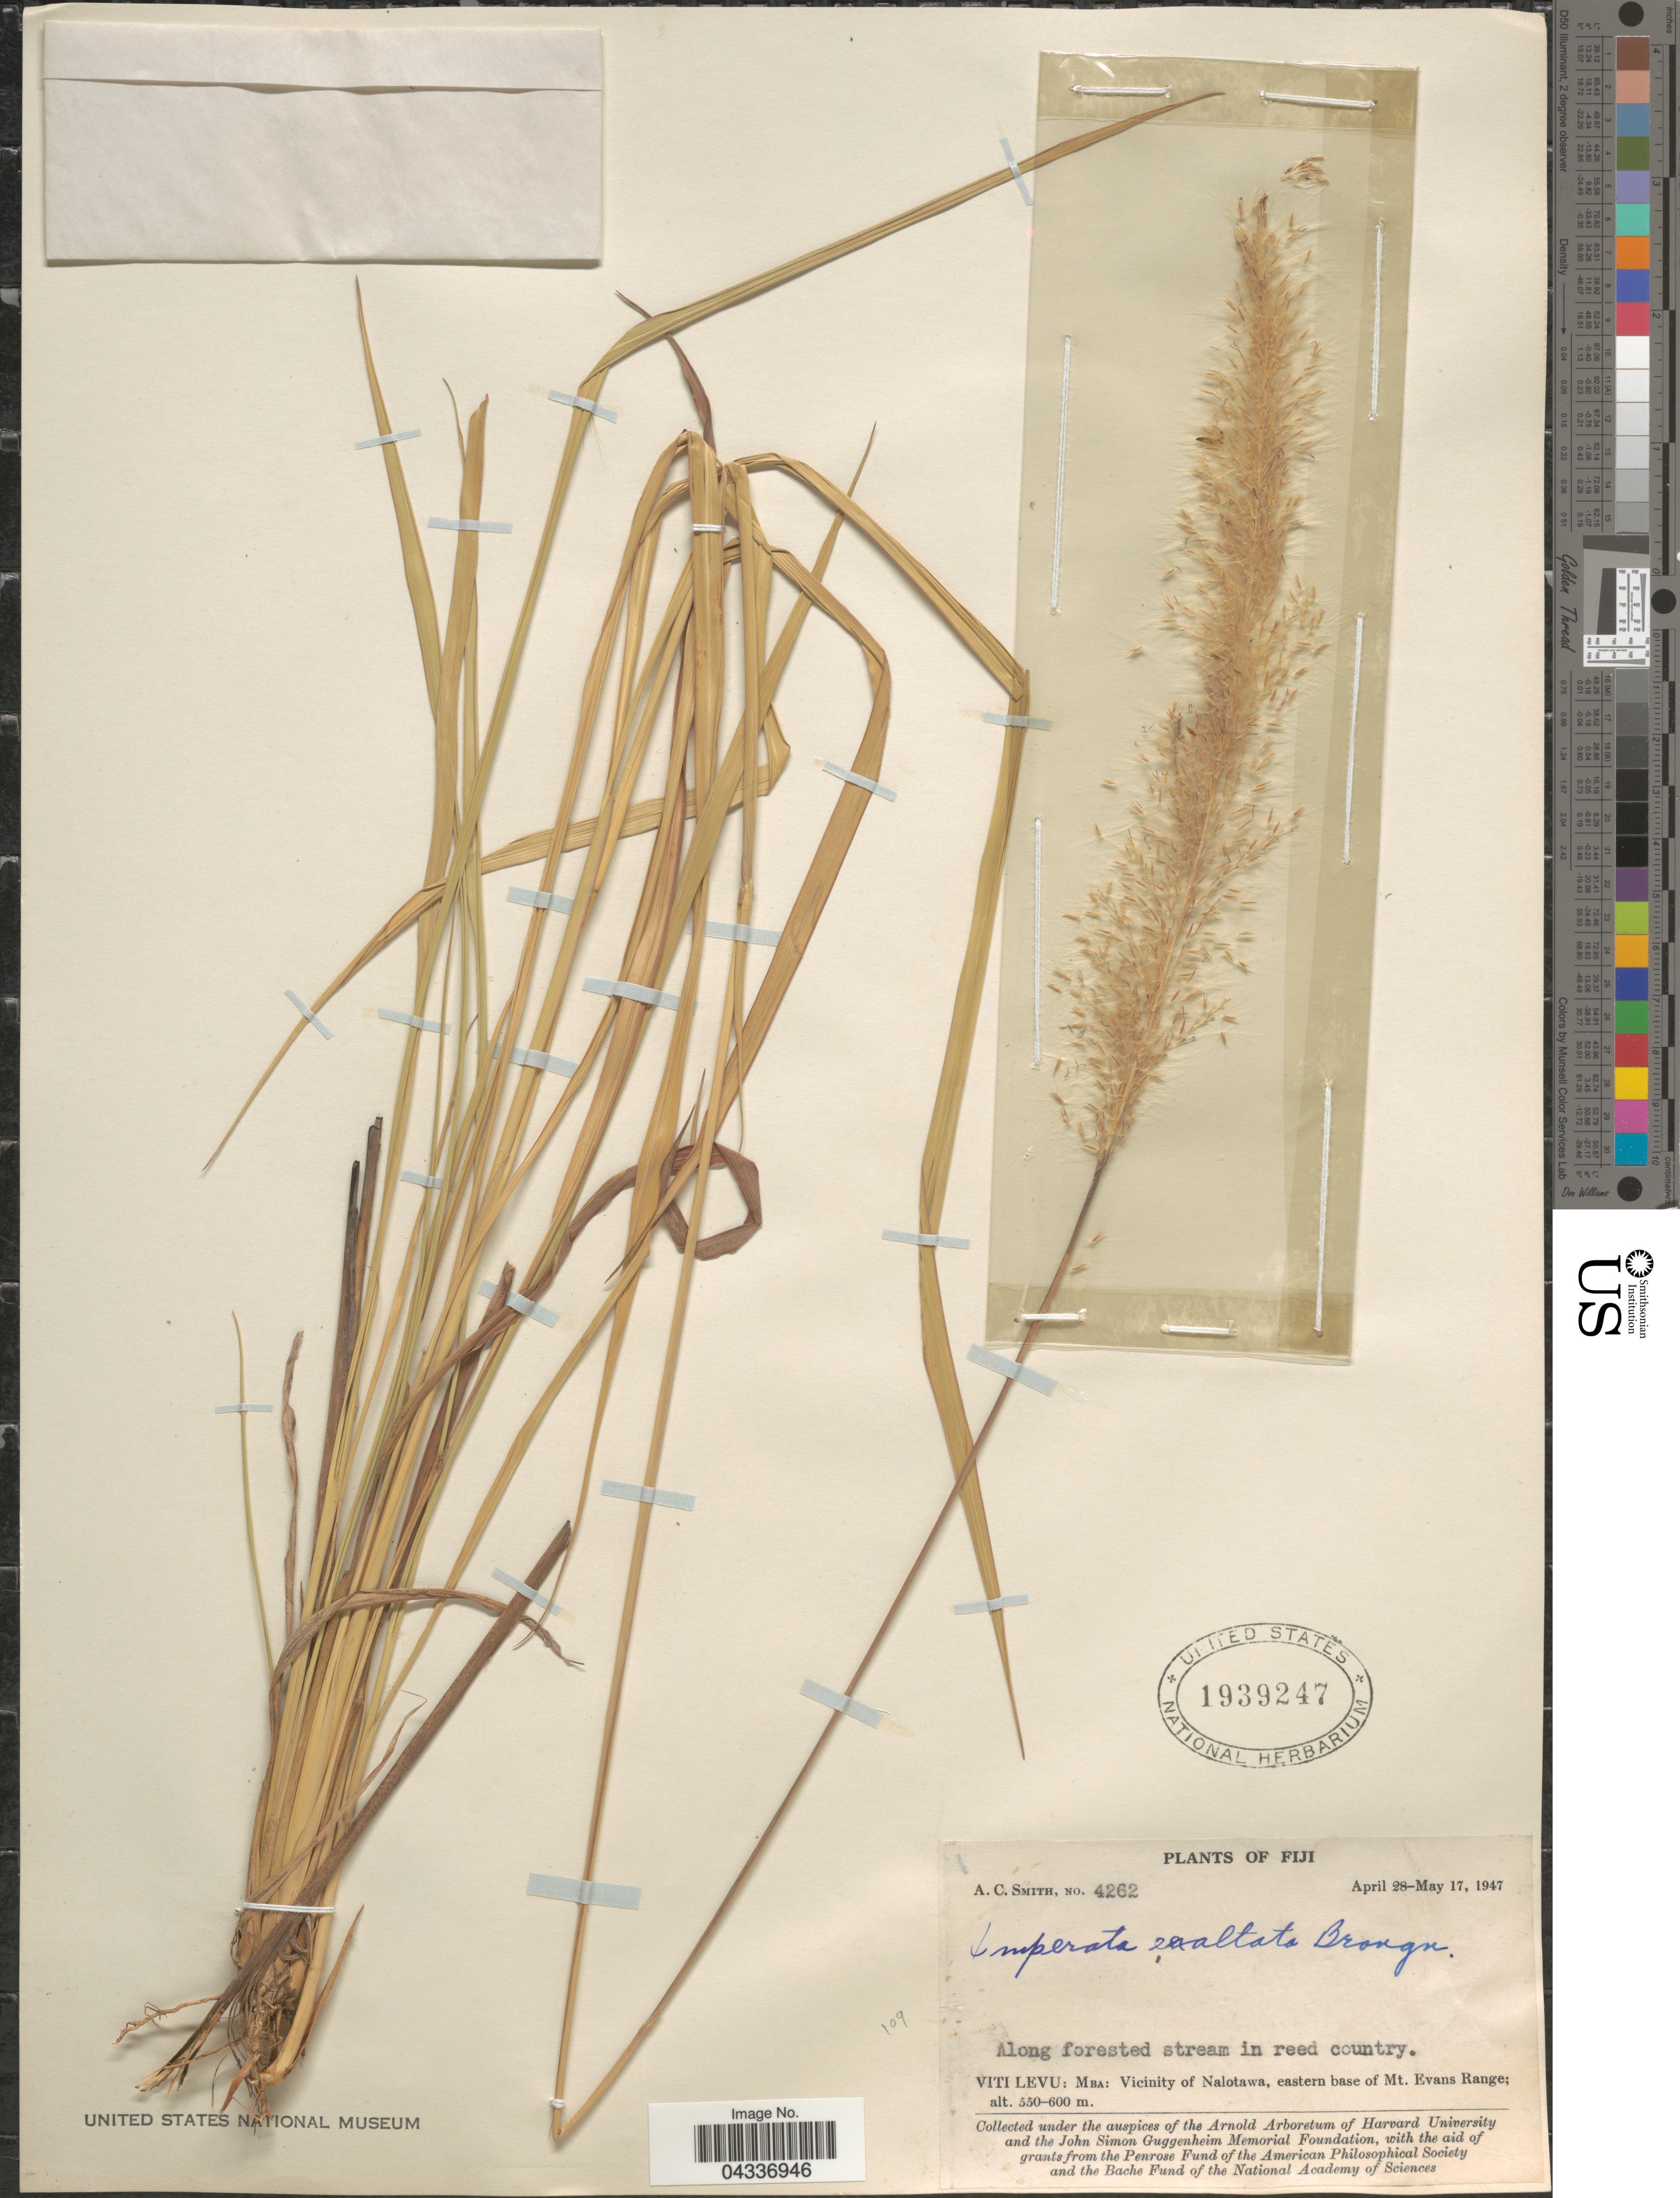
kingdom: Plantae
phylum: Tracheophyta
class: Liliopsida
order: Poales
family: Poaceae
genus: Imperata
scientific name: Imperata conferta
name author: (J. Presl) Ohwi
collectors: A. C. Smith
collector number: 4262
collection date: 1947-04-28/1947-05-17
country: Fiji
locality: Along forested stream in reed country. Viti Levu: Mba: Vicinity of Nalotawa, eastern base of Mt. Evans Range.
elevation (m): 550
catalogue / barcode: US 1939247